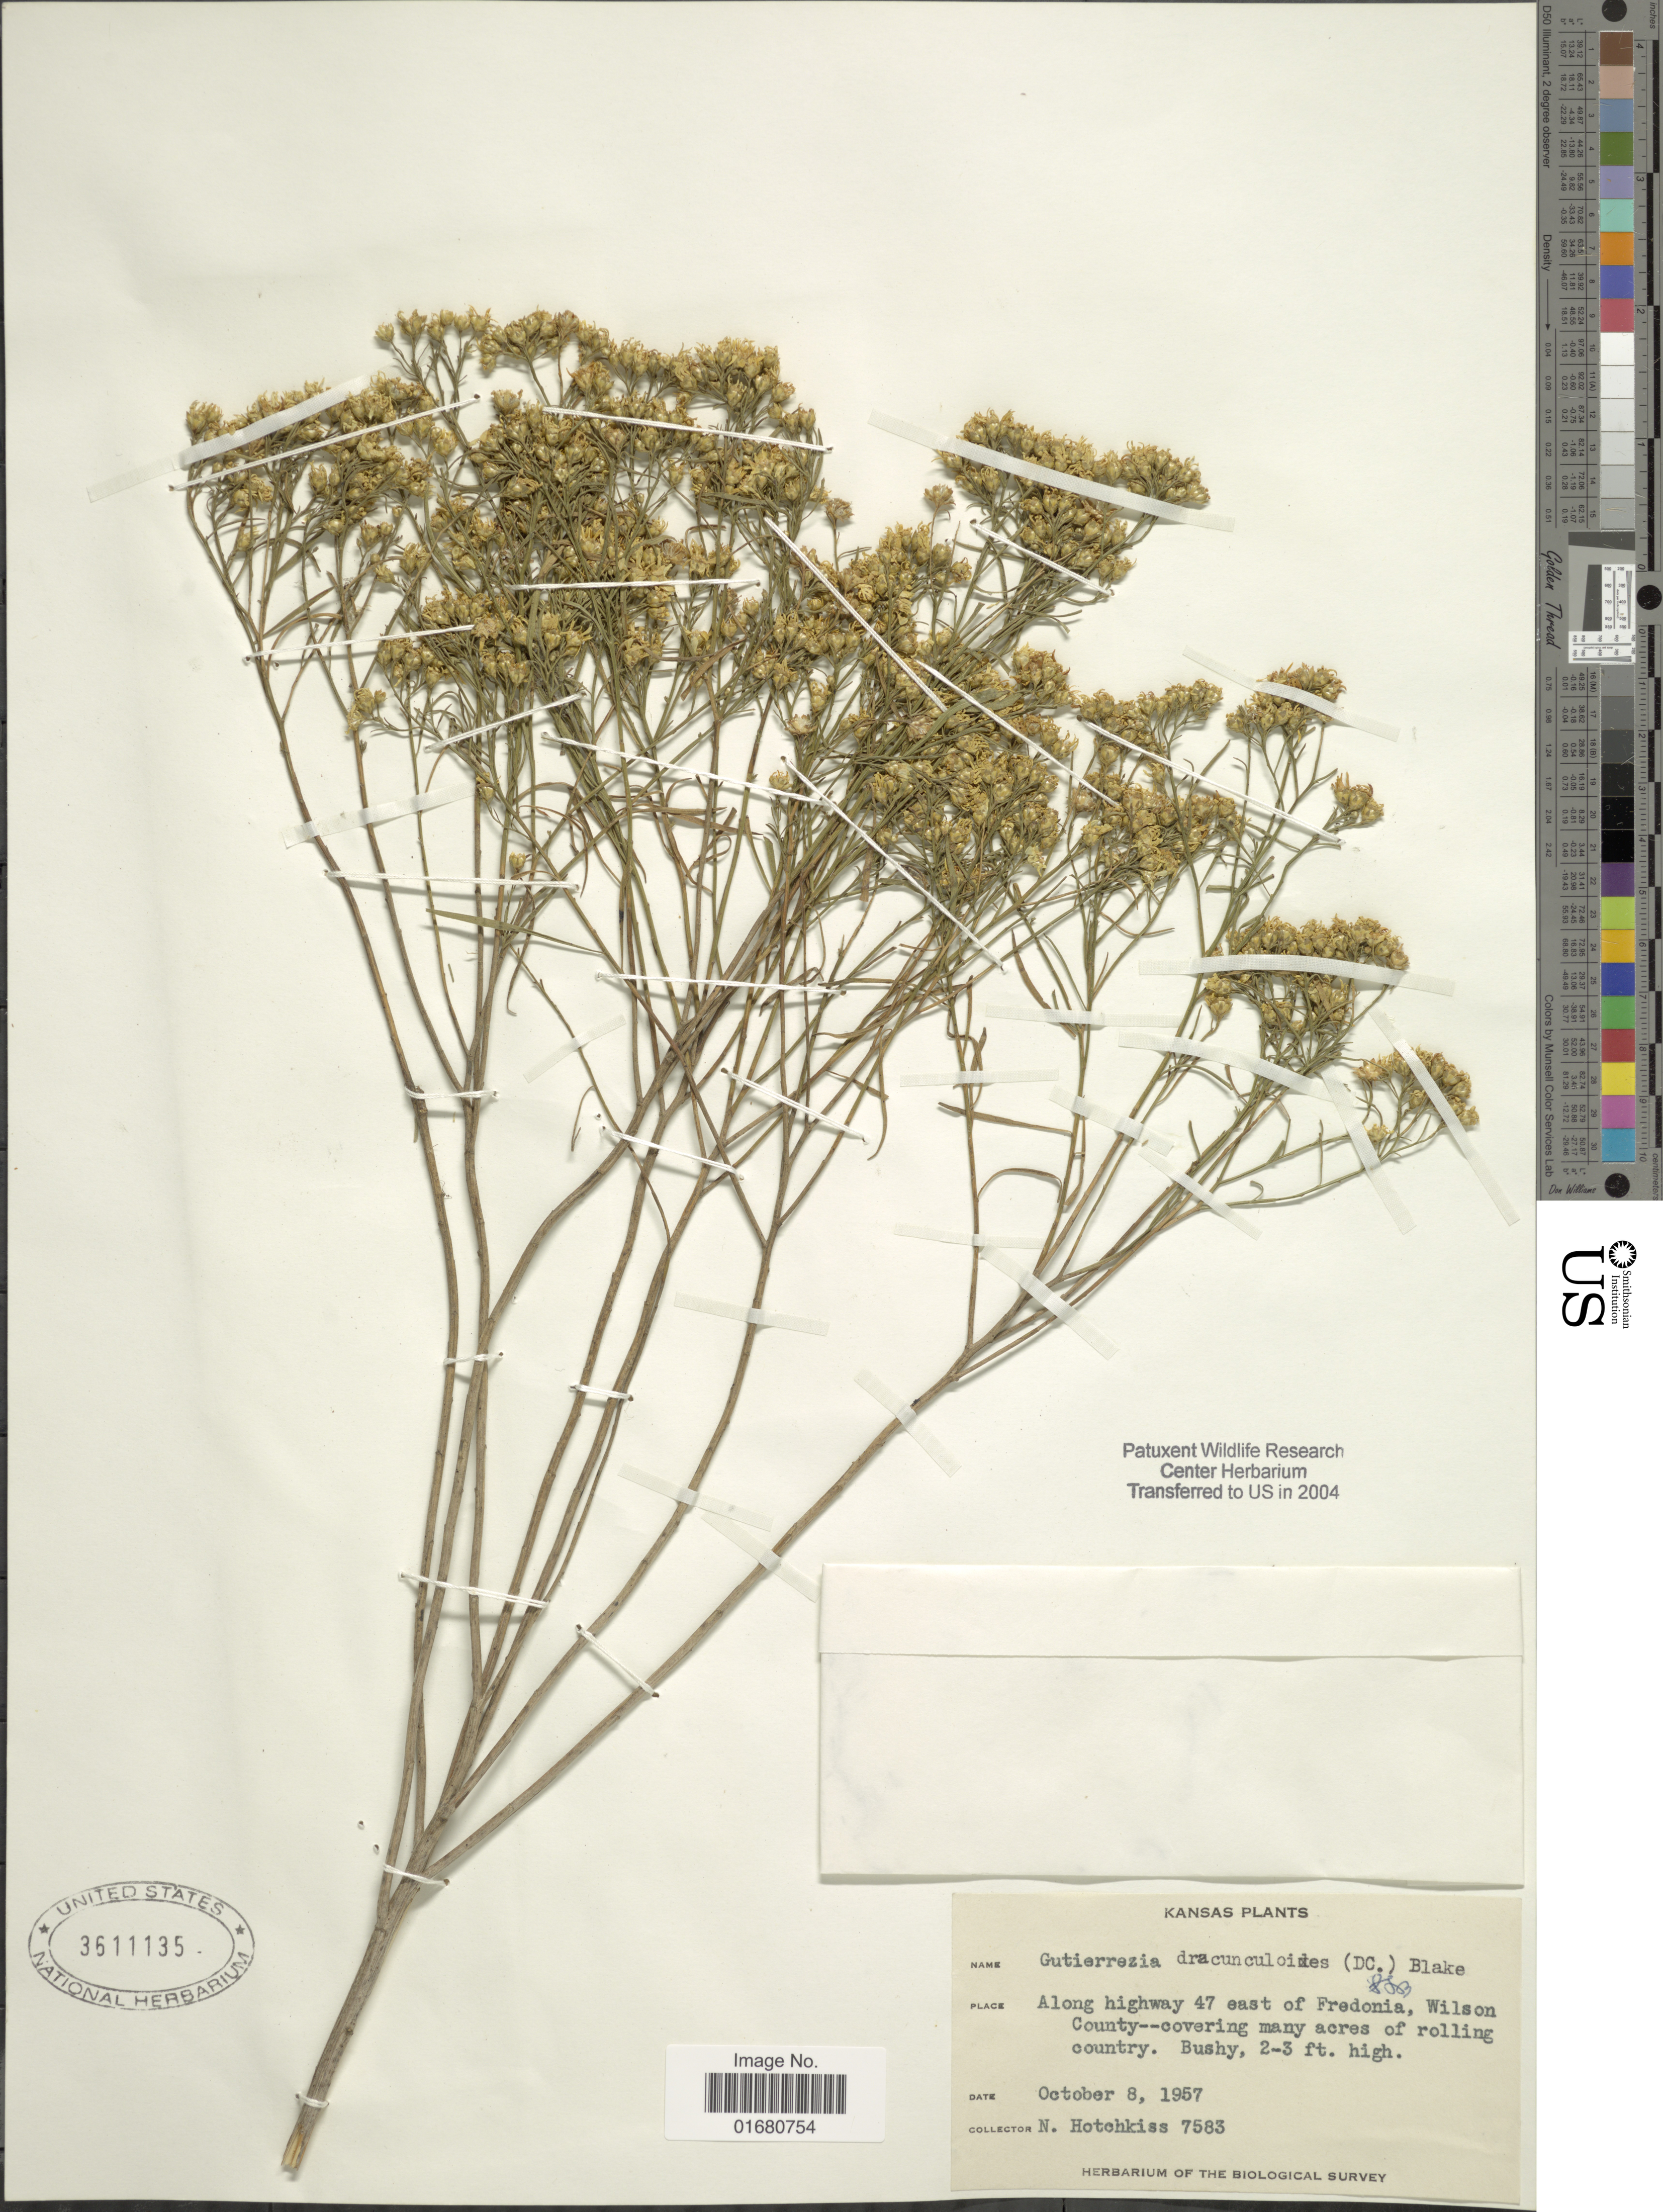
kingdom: Plantae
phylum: Tracheophyta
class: Magnoliopsida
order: Asterales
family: Asteraceae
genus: Gutierrezia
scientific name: Gutierrezia dracunculoides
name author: (DC.) S.F. Blake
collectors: N. Hotchkiss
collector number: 7583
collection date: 1957-10-08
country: United States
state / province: Kansas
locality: Along highway 47 east of Fredonia, Wilson County--covering many acres of rolling county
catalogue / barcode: US 3511135